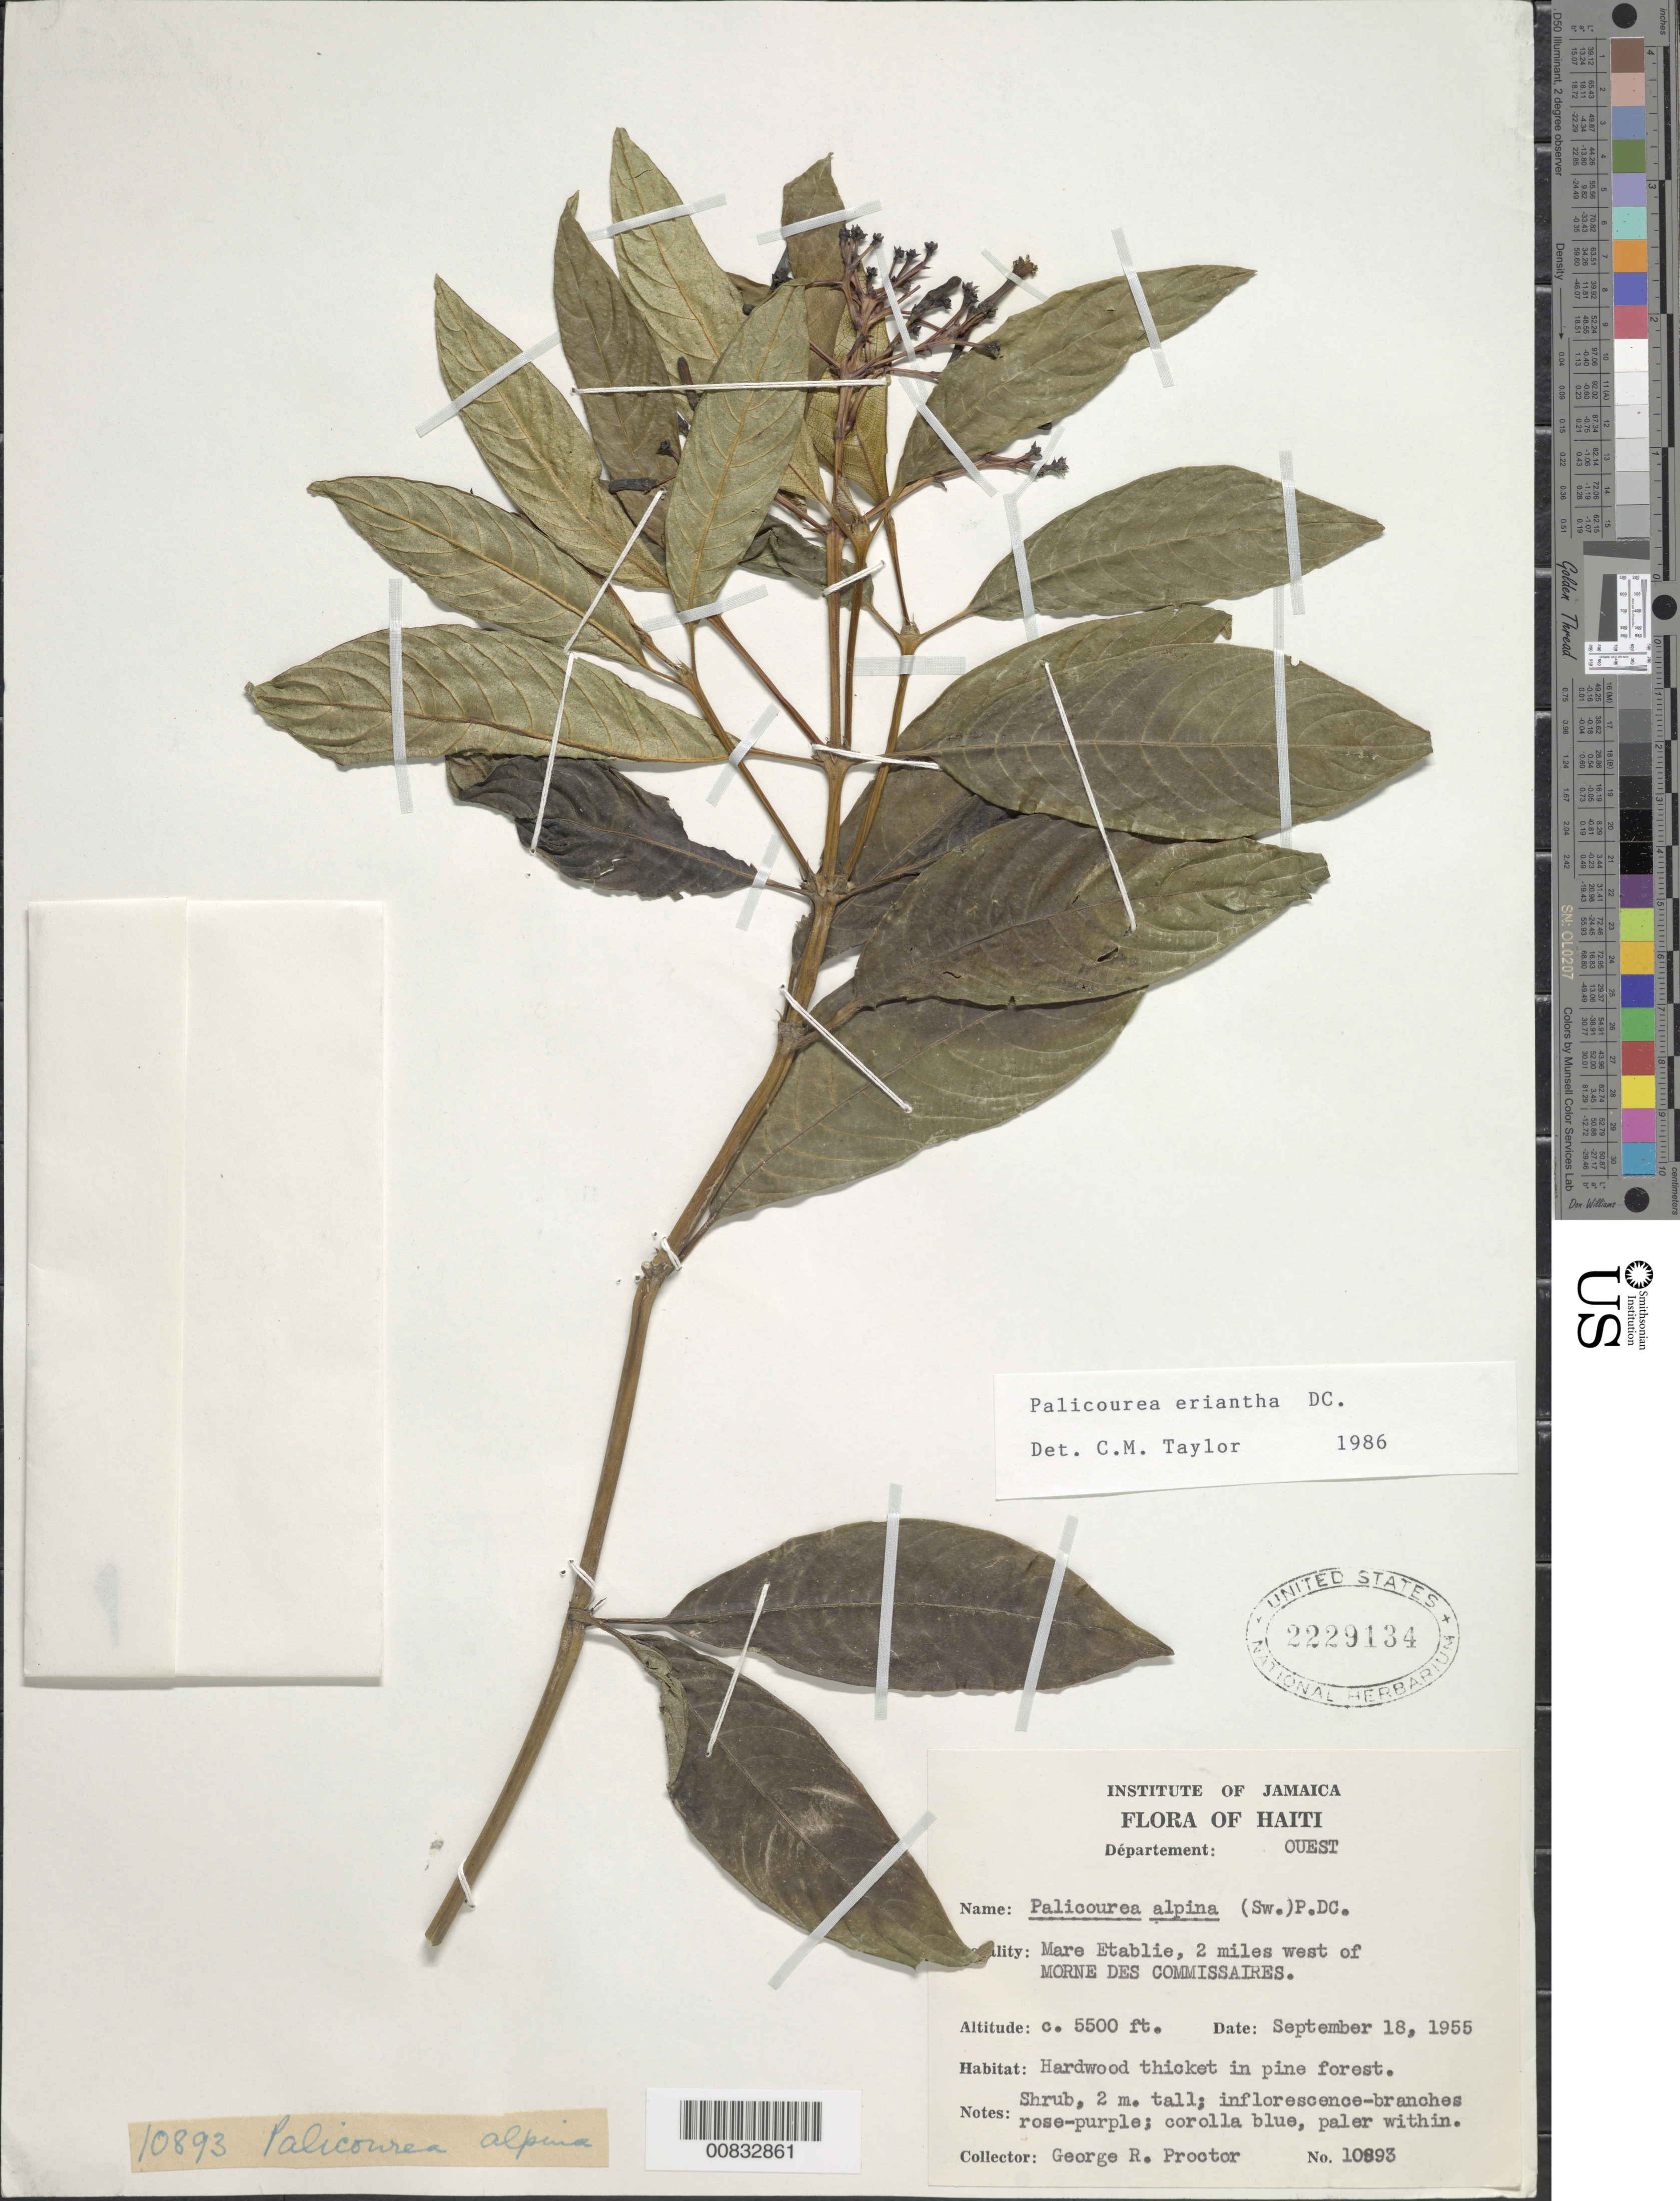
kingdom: Plantae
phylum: Tracheophyta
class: Magnoliopsida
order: Gentianales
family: Rubiaceae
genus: Palicourea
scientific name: Palicourea eriantha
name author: DC.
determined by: Taylor, Charlotte M.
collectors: G. R. Proctor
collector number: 10893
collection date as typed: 18 Sep 1955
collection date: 1955-09-18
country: Haiti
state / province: Ouest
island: Hispaniola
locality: Mare Etablie, 2 miles W of Morne des Commissaires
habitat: Hardwood thicket in pine forest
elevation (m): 1676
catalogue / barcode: US 2229134